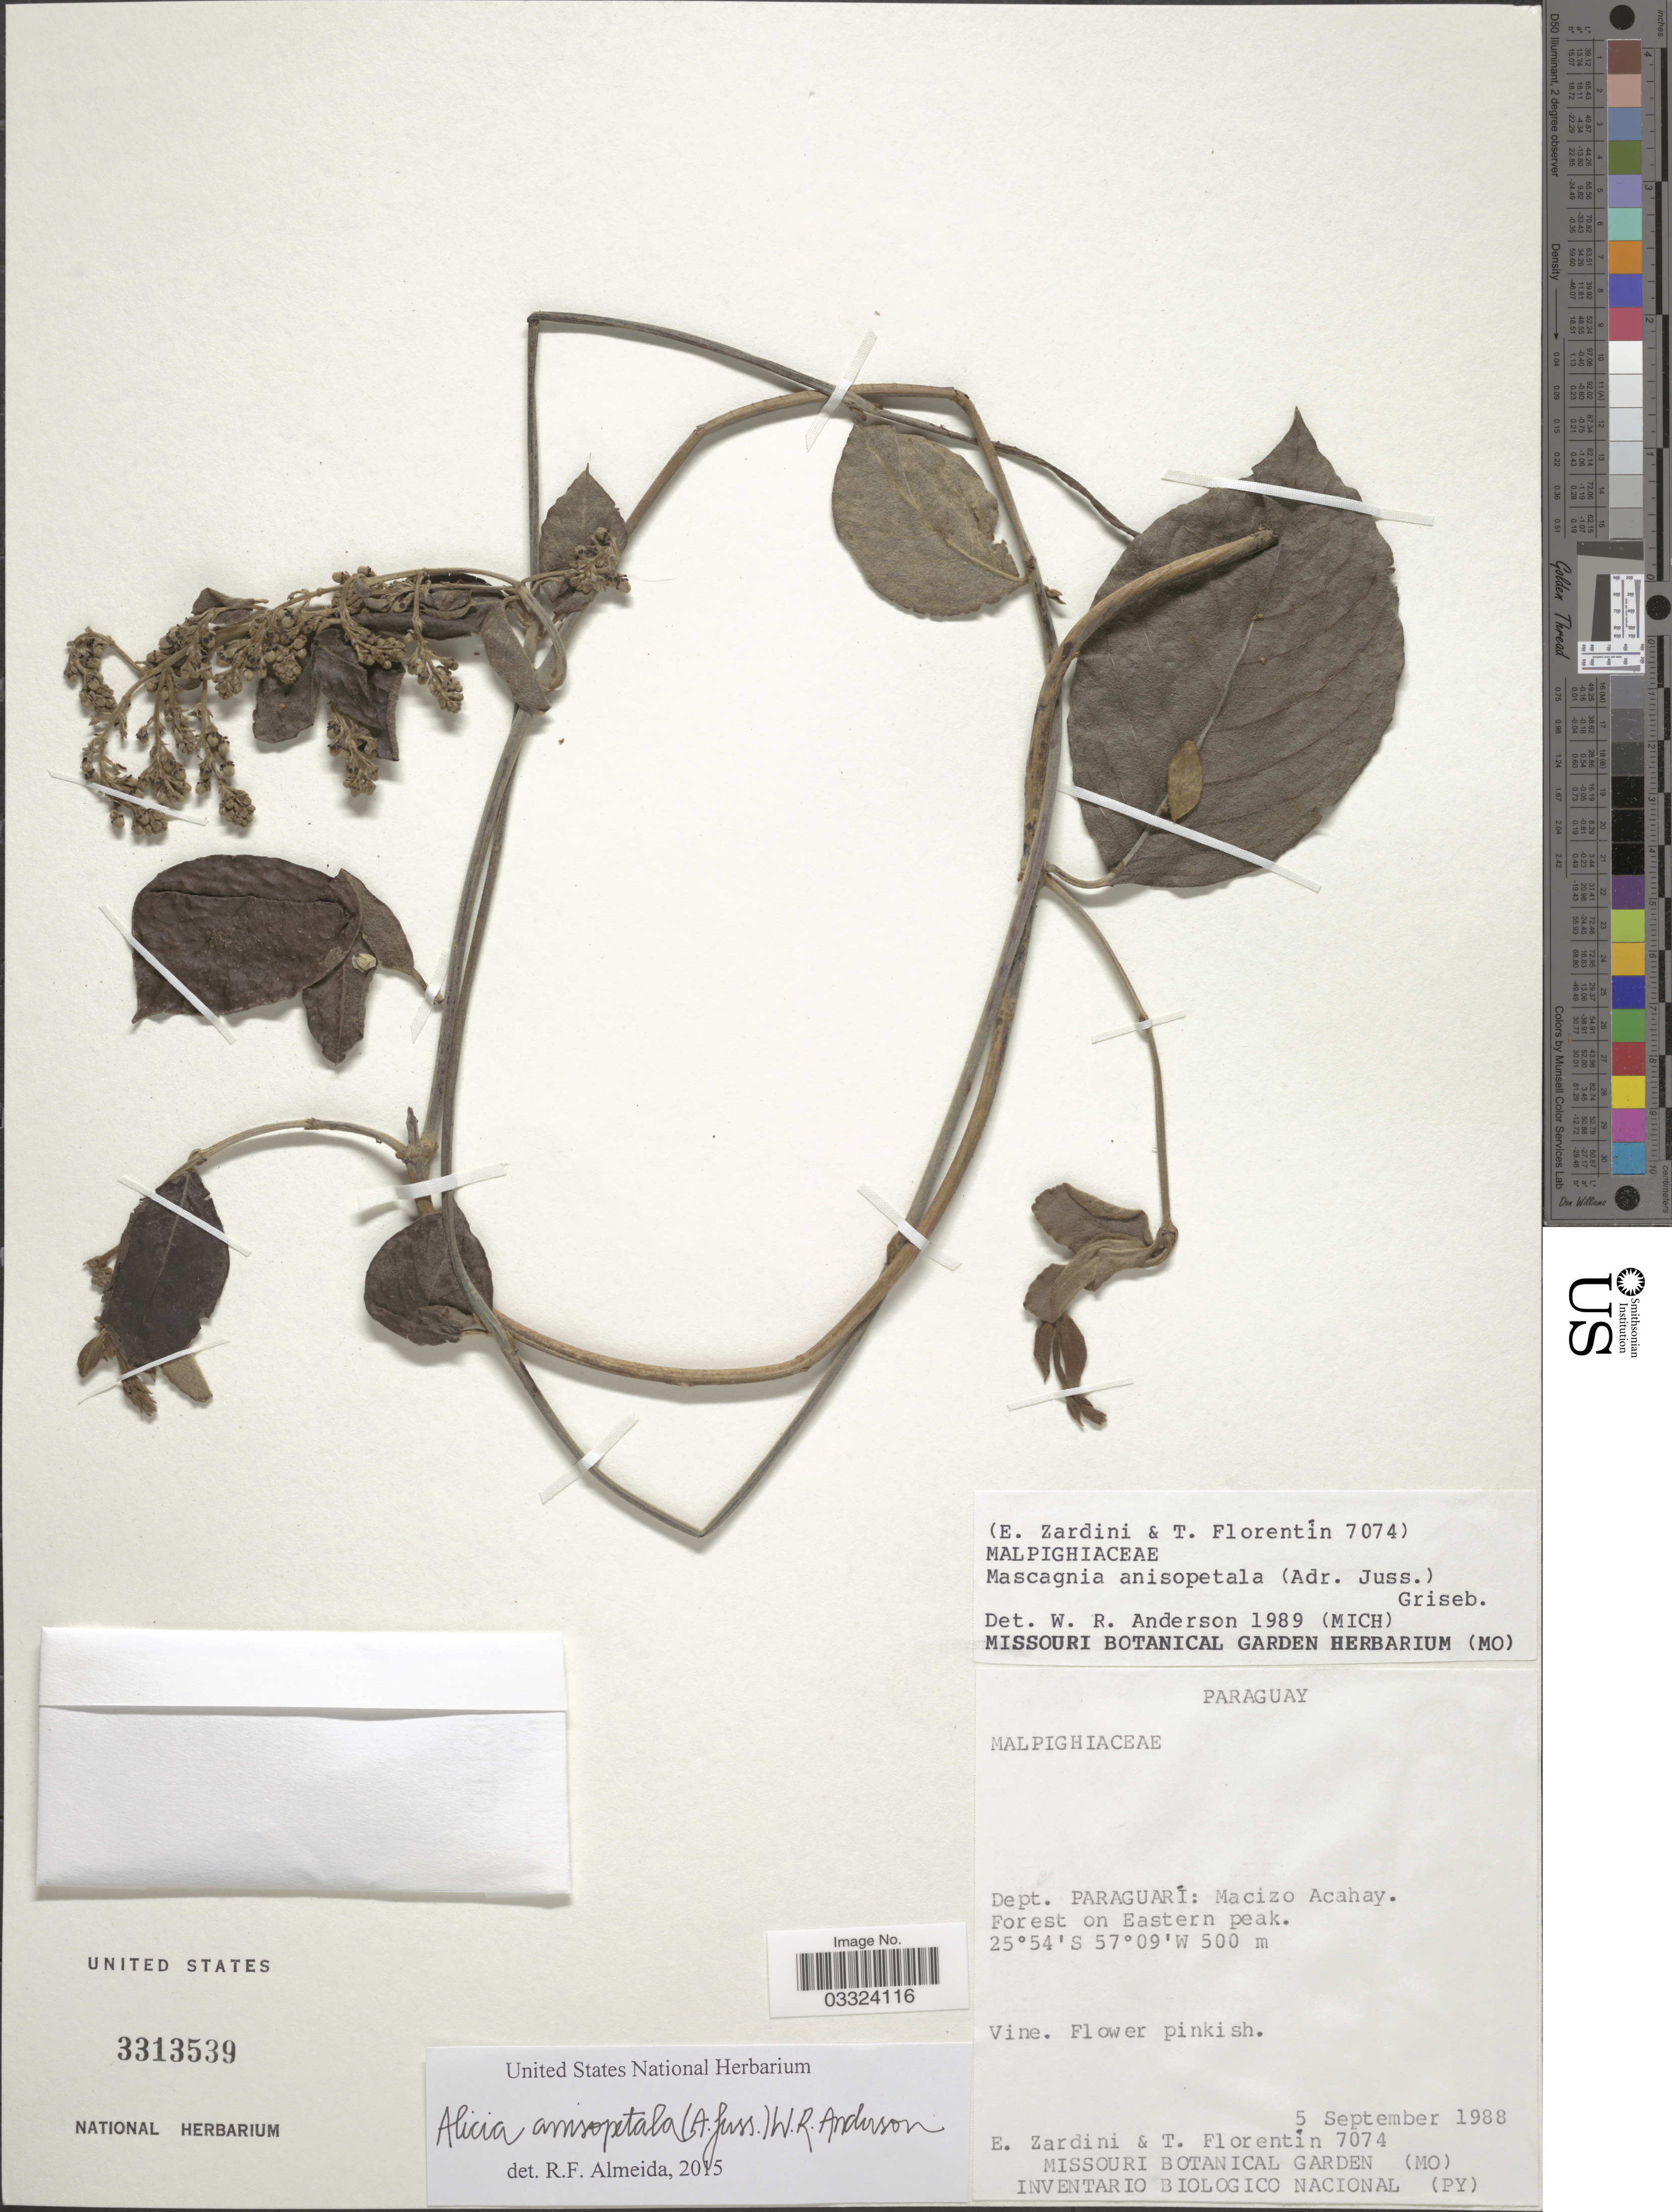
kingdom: Plantae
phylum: Tracheophyta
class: Magnoliopsida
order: Malpighiales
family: Malpighiaceae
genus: Alicia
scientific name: Alicia anisopetala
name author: (A. Juss.) W.R. Anderson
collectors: E. Zardini & T. Florentin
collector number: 7074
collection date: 1988-09-05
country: Paraguay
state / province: Paraguari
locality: Dept. Paraguari: Macizo Acahay. Forest on Eastern peak.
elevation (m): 500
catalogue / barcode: US 3313539